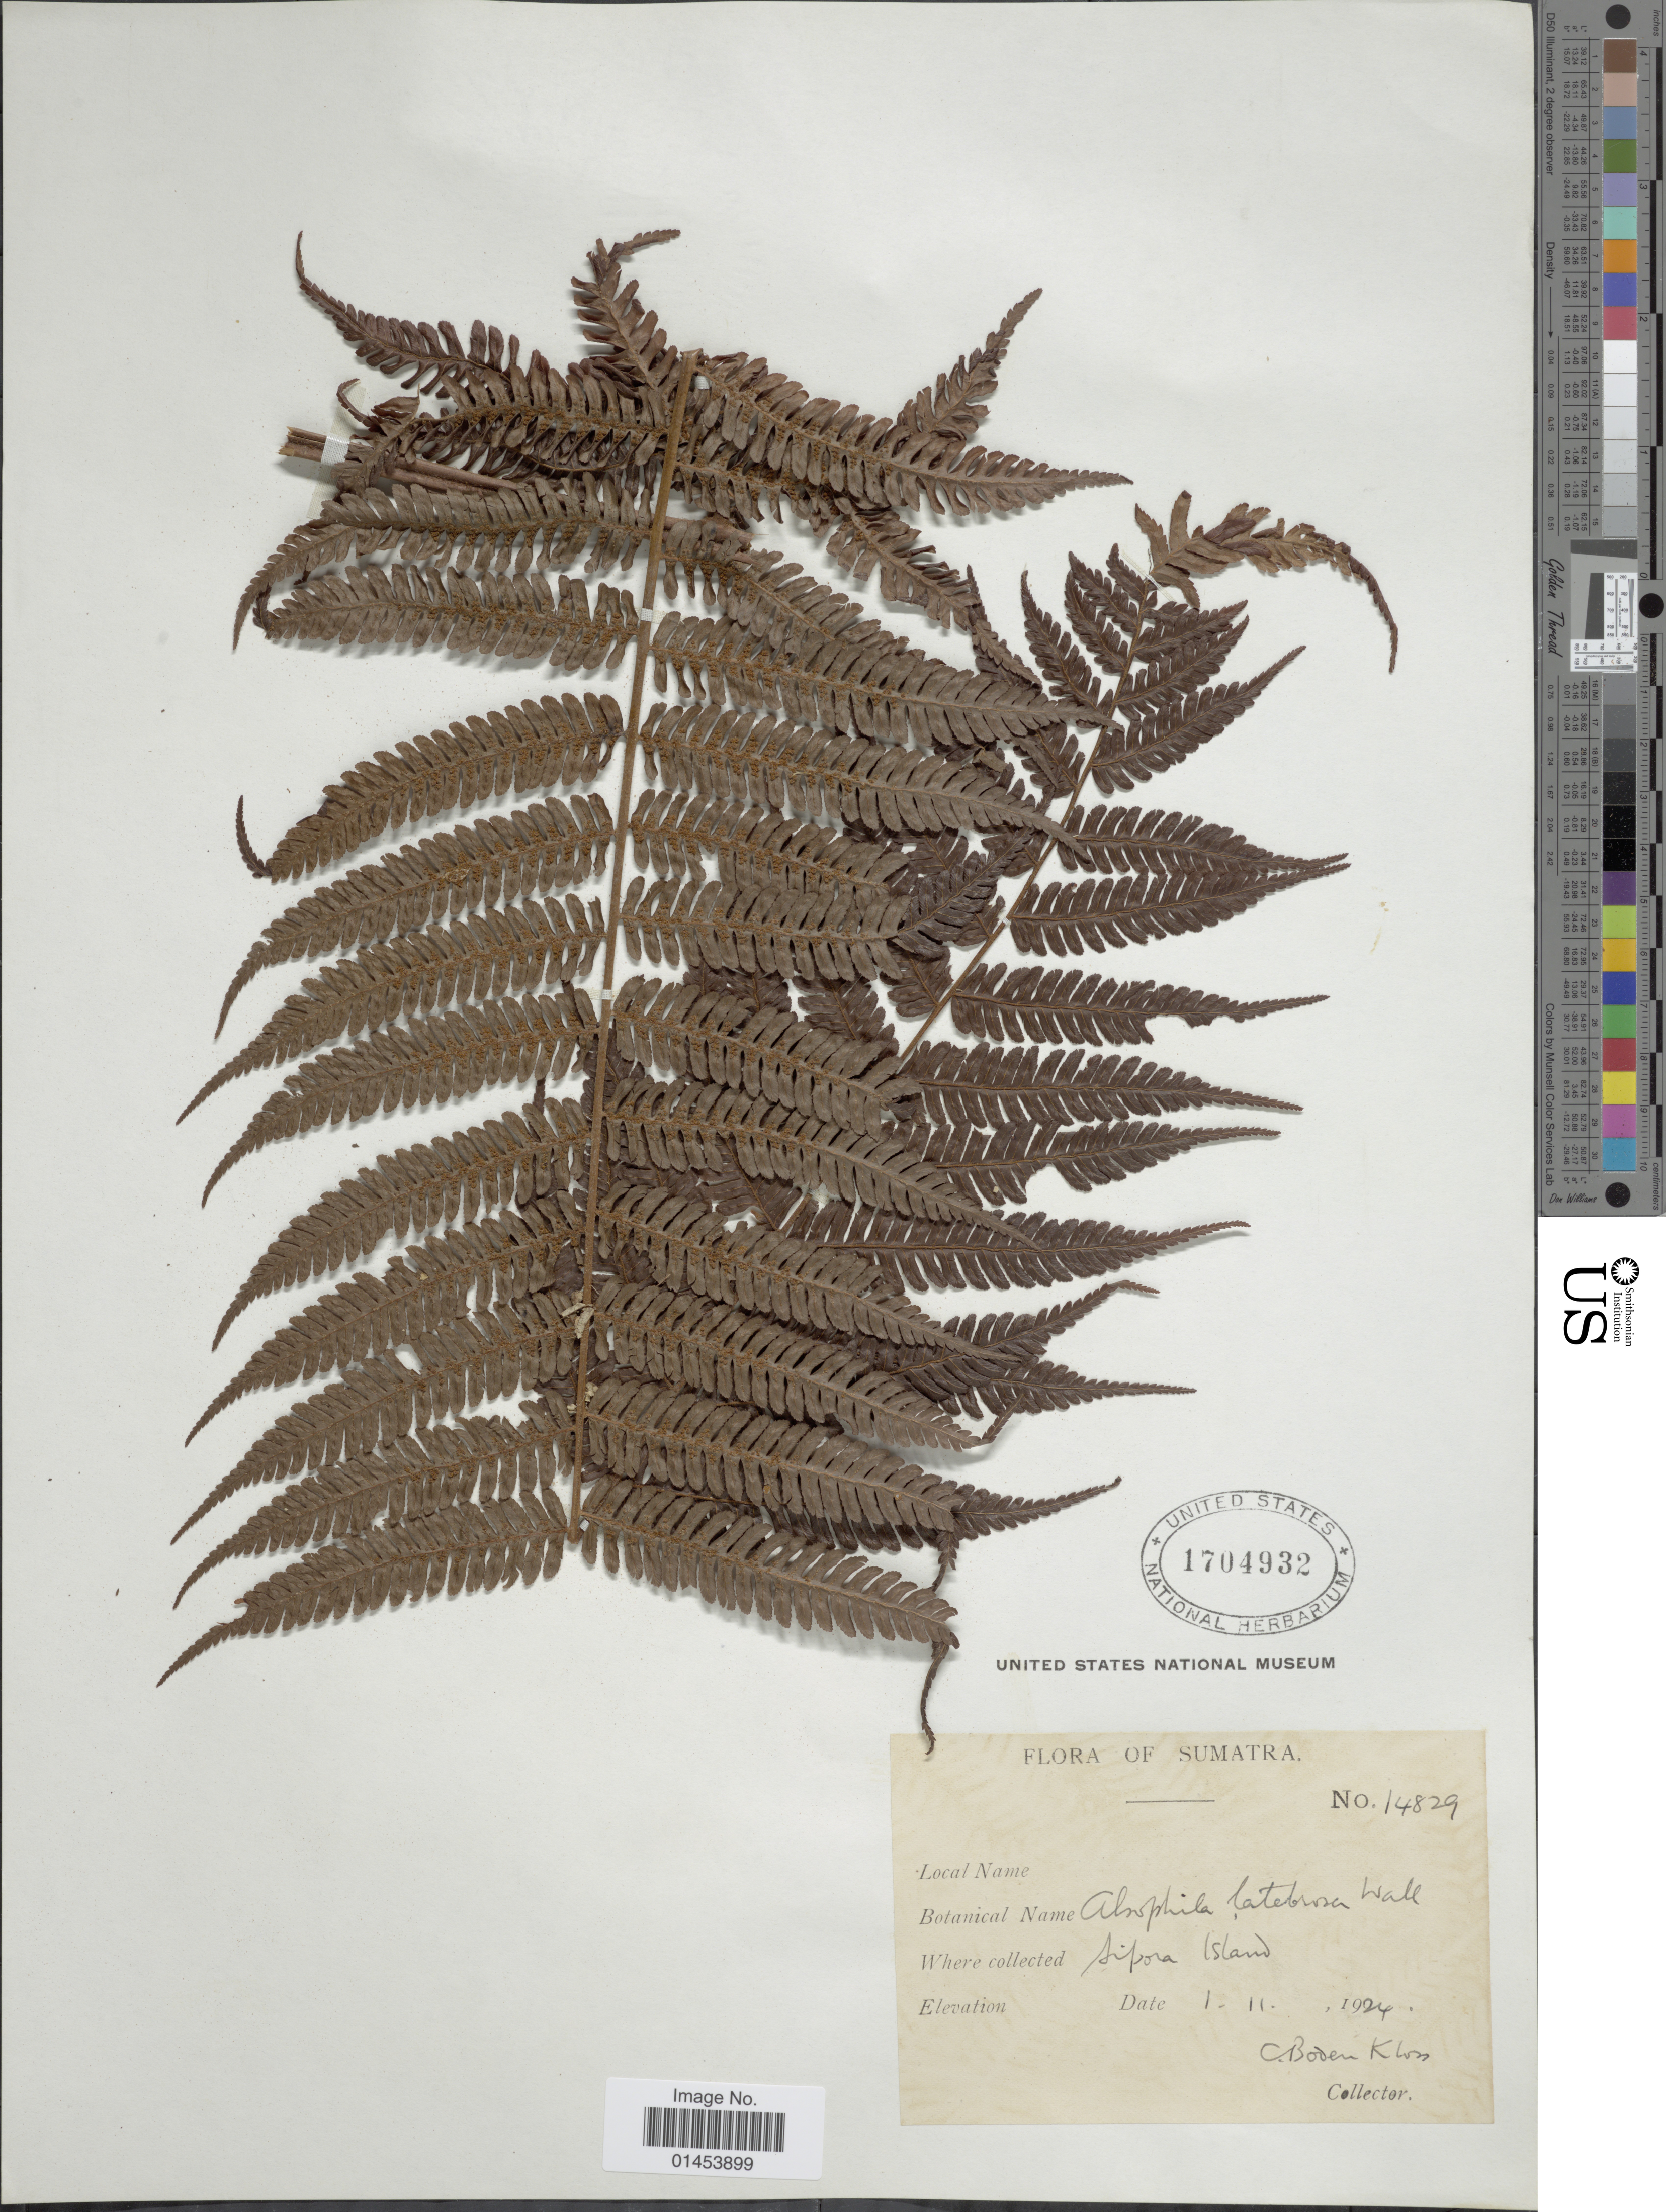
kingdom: Plantae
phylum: Tracheophyta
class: Polypodiopsida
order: Cyatheales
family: Cyatheaceae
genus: Cyathea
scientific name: Cyathea latebrosa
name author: (Wall. ex Hook.) Copel.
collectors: C. Kloss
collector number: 14829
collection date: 1924-11-01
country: Indonesia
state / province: Sumatra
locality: Sumatra, Sipora Island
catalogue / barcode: US 1704932